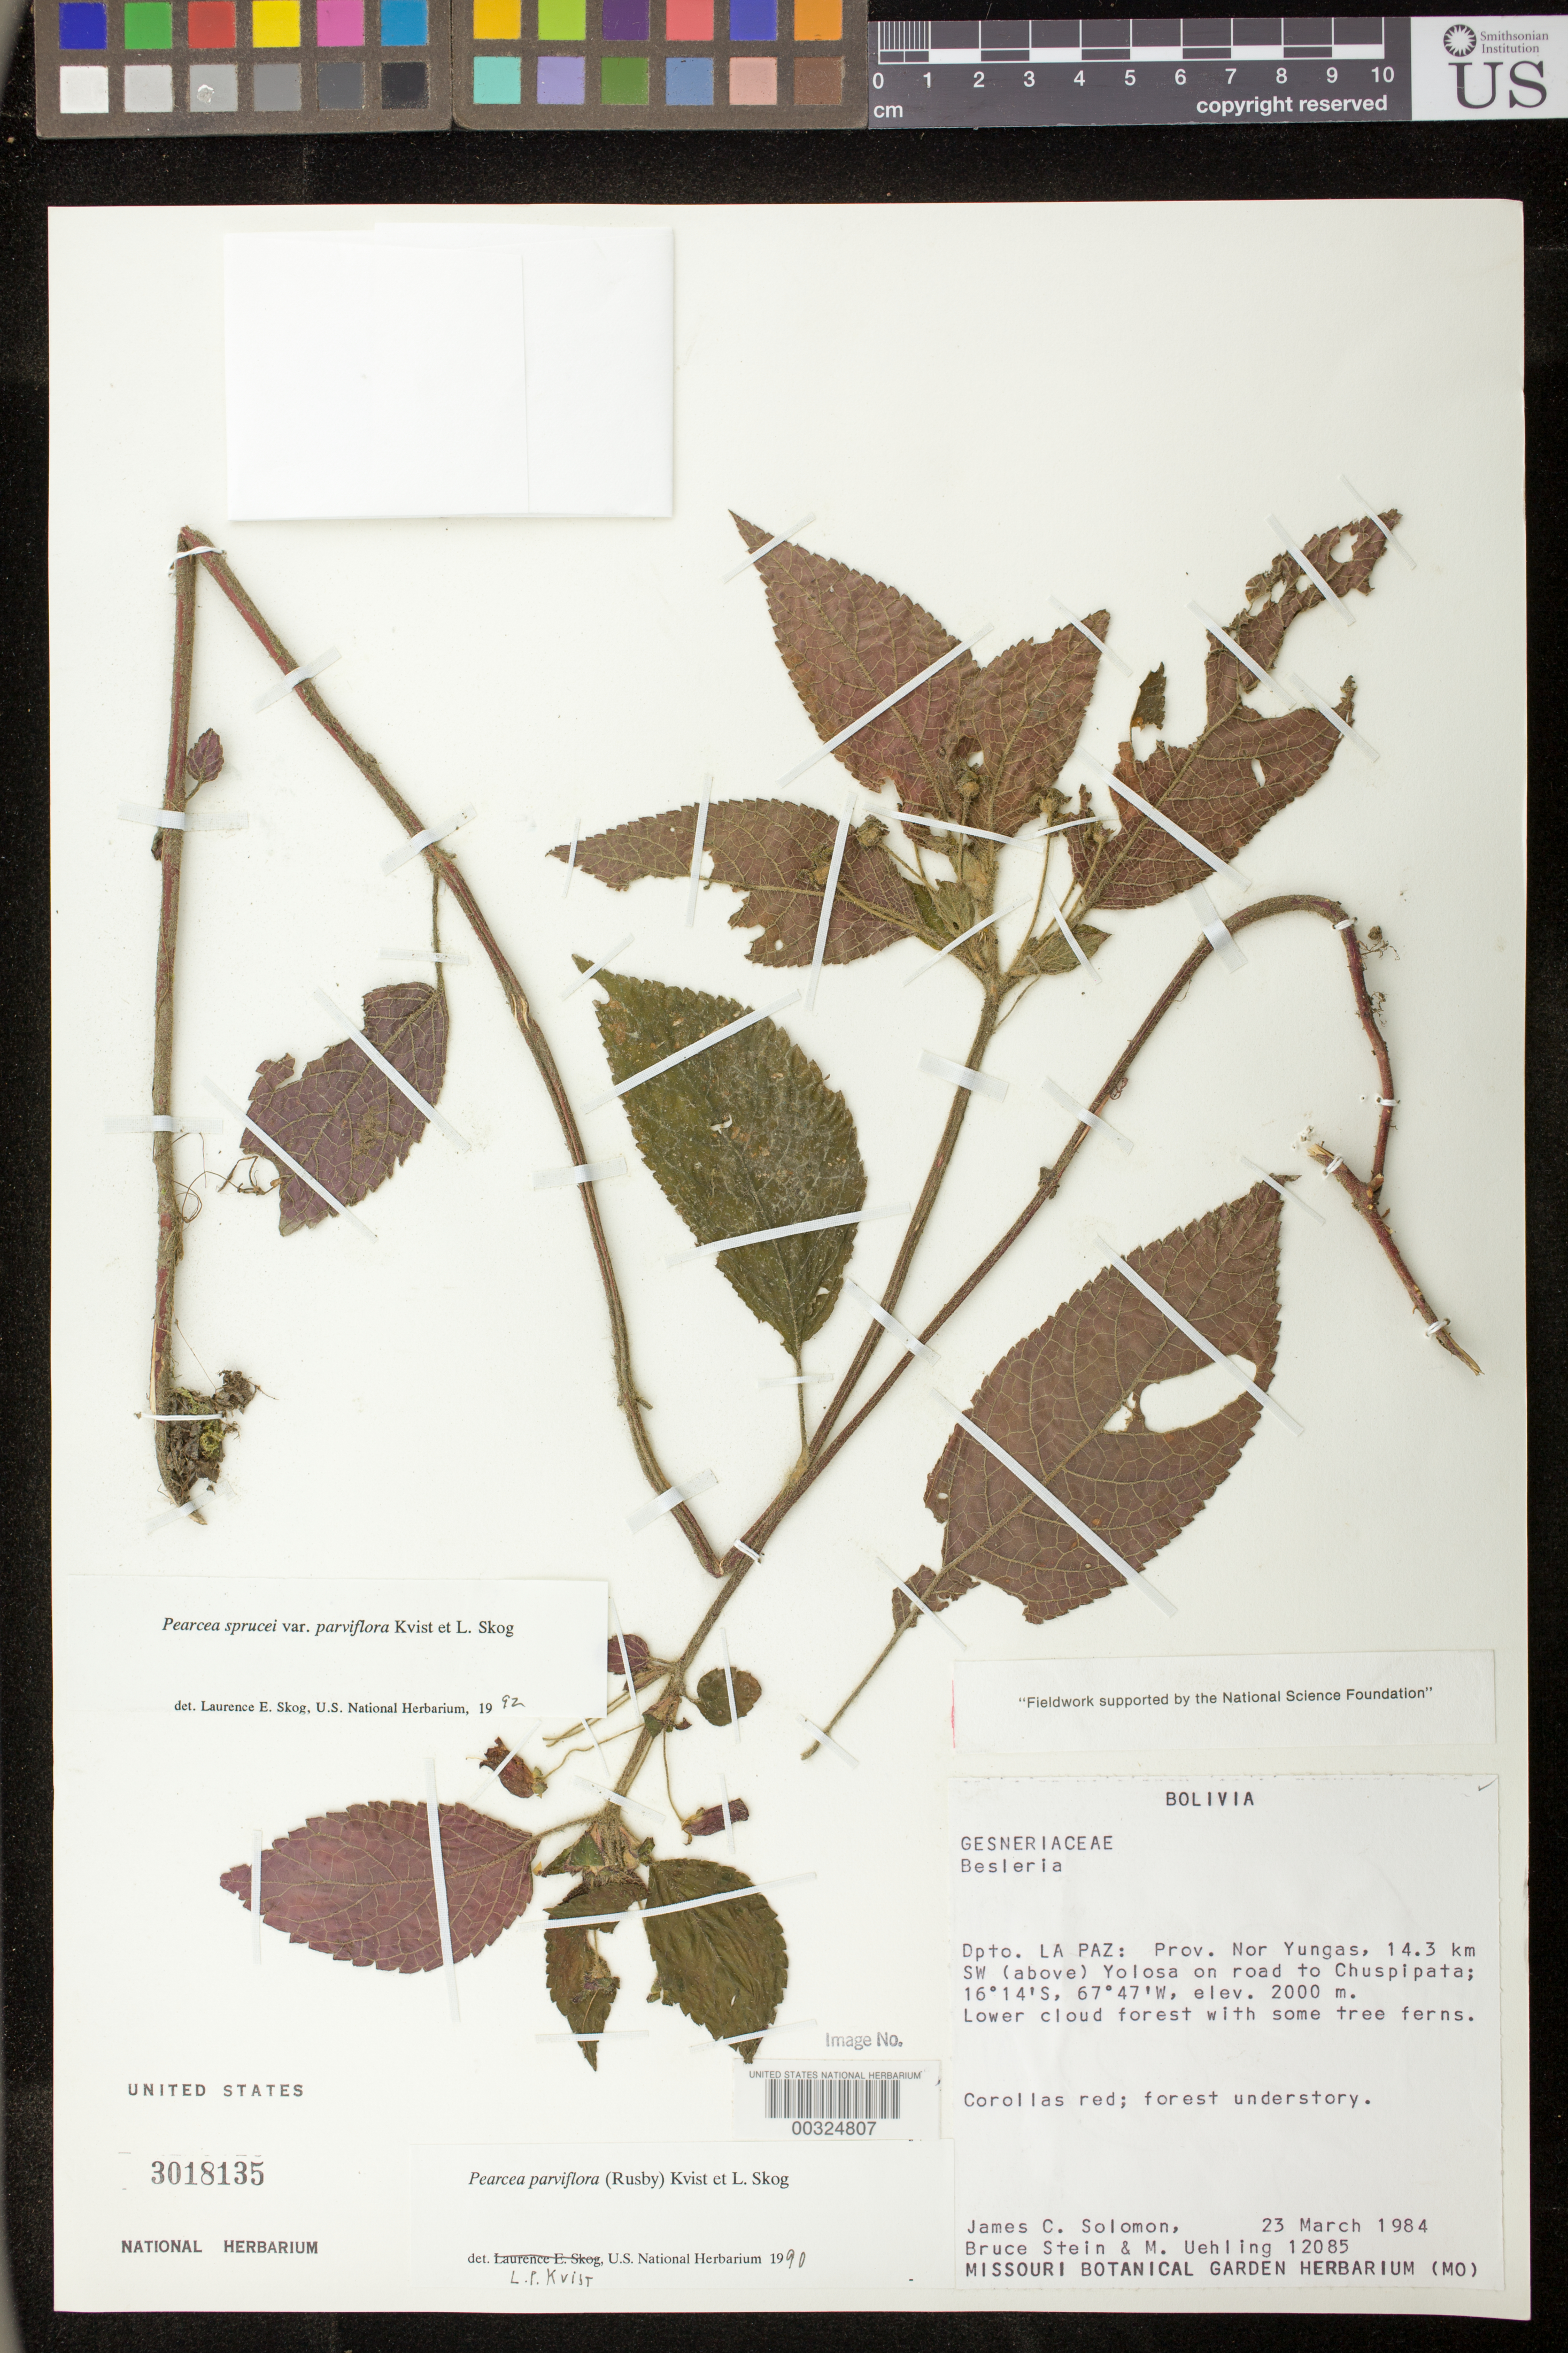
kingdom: Plantae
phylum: Tracheophyta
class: Magnoliopsida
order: Lamiales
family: Gesneriaceae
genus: Pearcea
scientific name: Pearcea sprucei var. parviflora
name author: (Rusby) L.P. Kvist & L.E. Skog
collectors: J. C. Solomon, B. A. Stein & M. Uehling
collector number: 12085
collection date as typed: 23 Mar 1984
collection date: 1984-03-23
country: Bolivia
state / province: La Paz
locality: Nor Yungas Prov., 14.3 km SW (above) Yolosa on road to Chuspipata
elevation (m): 2000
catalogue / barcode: US 3018135